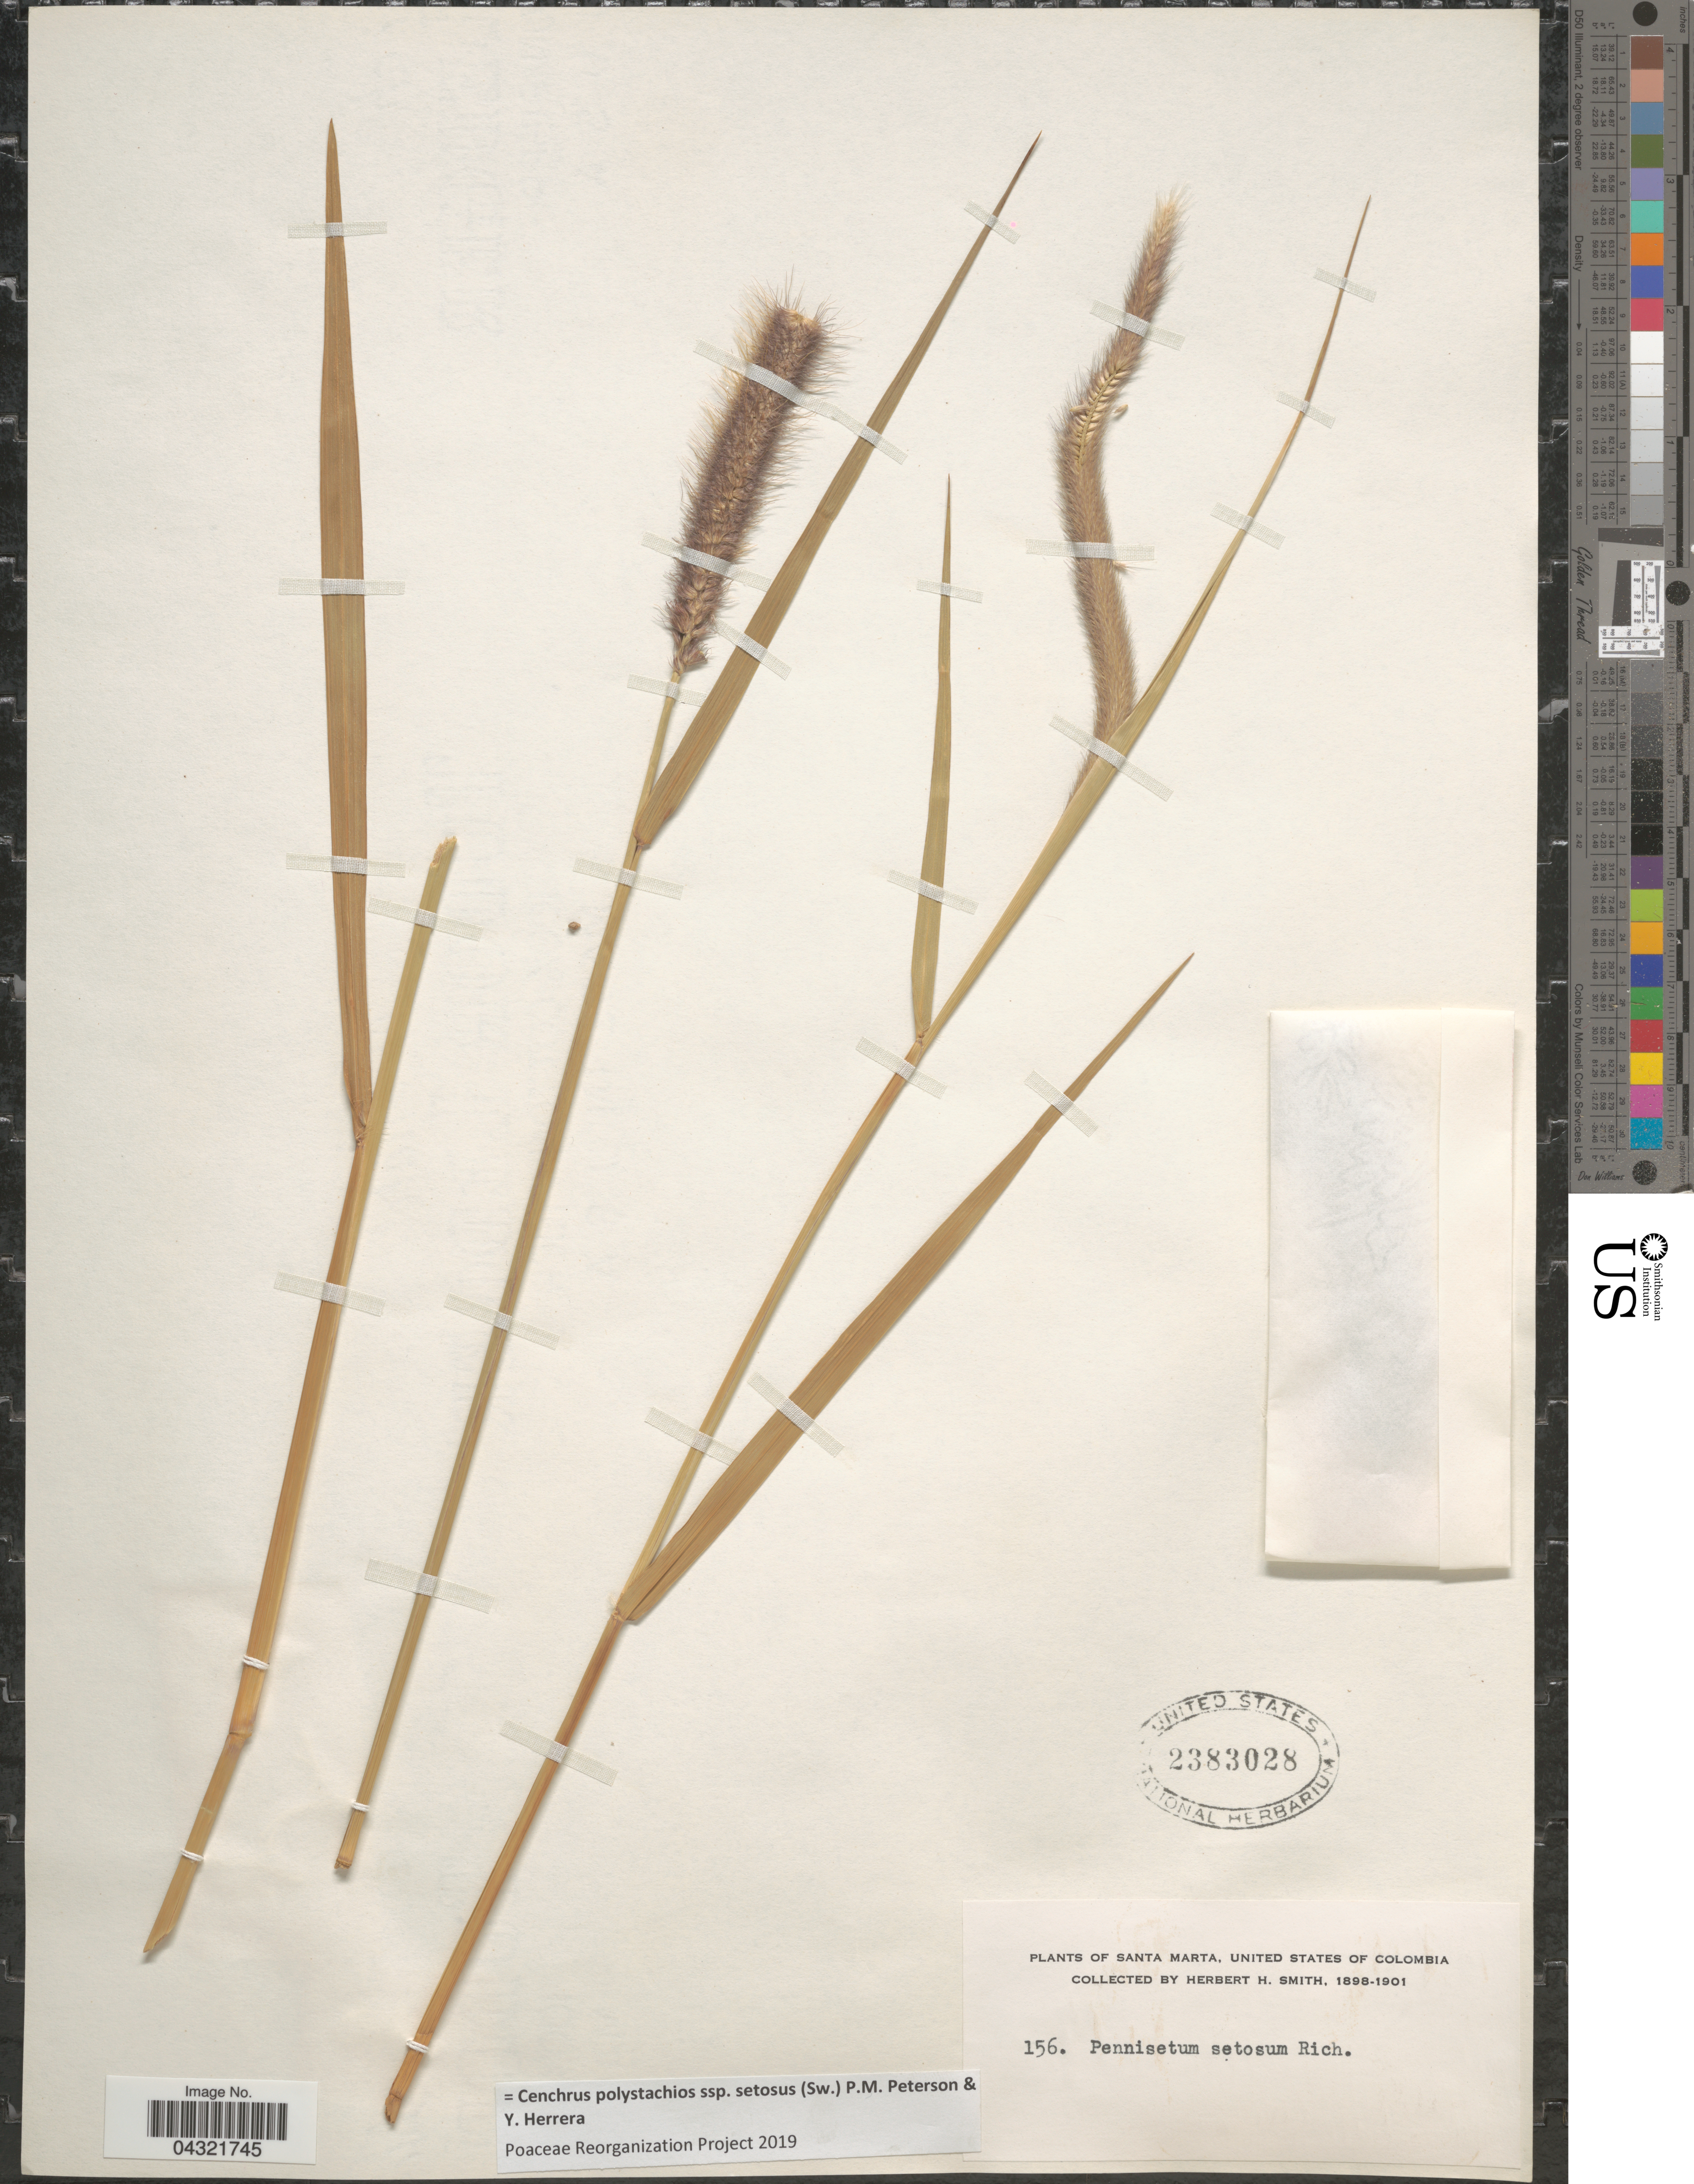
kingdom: Plantae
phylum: Tracheophyta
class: Liliopsida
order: Poales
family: Poaceae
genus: Cenchrus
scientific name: Cenchrus polystachios subsp. setosus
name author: (Sw.) P.M. Peterson & Y. Herrera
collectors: Herbert H. Smith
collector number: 156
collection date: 1898/1901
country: Colombia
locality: Santa Marta, United States of Colombia.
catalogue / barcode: US 2383028